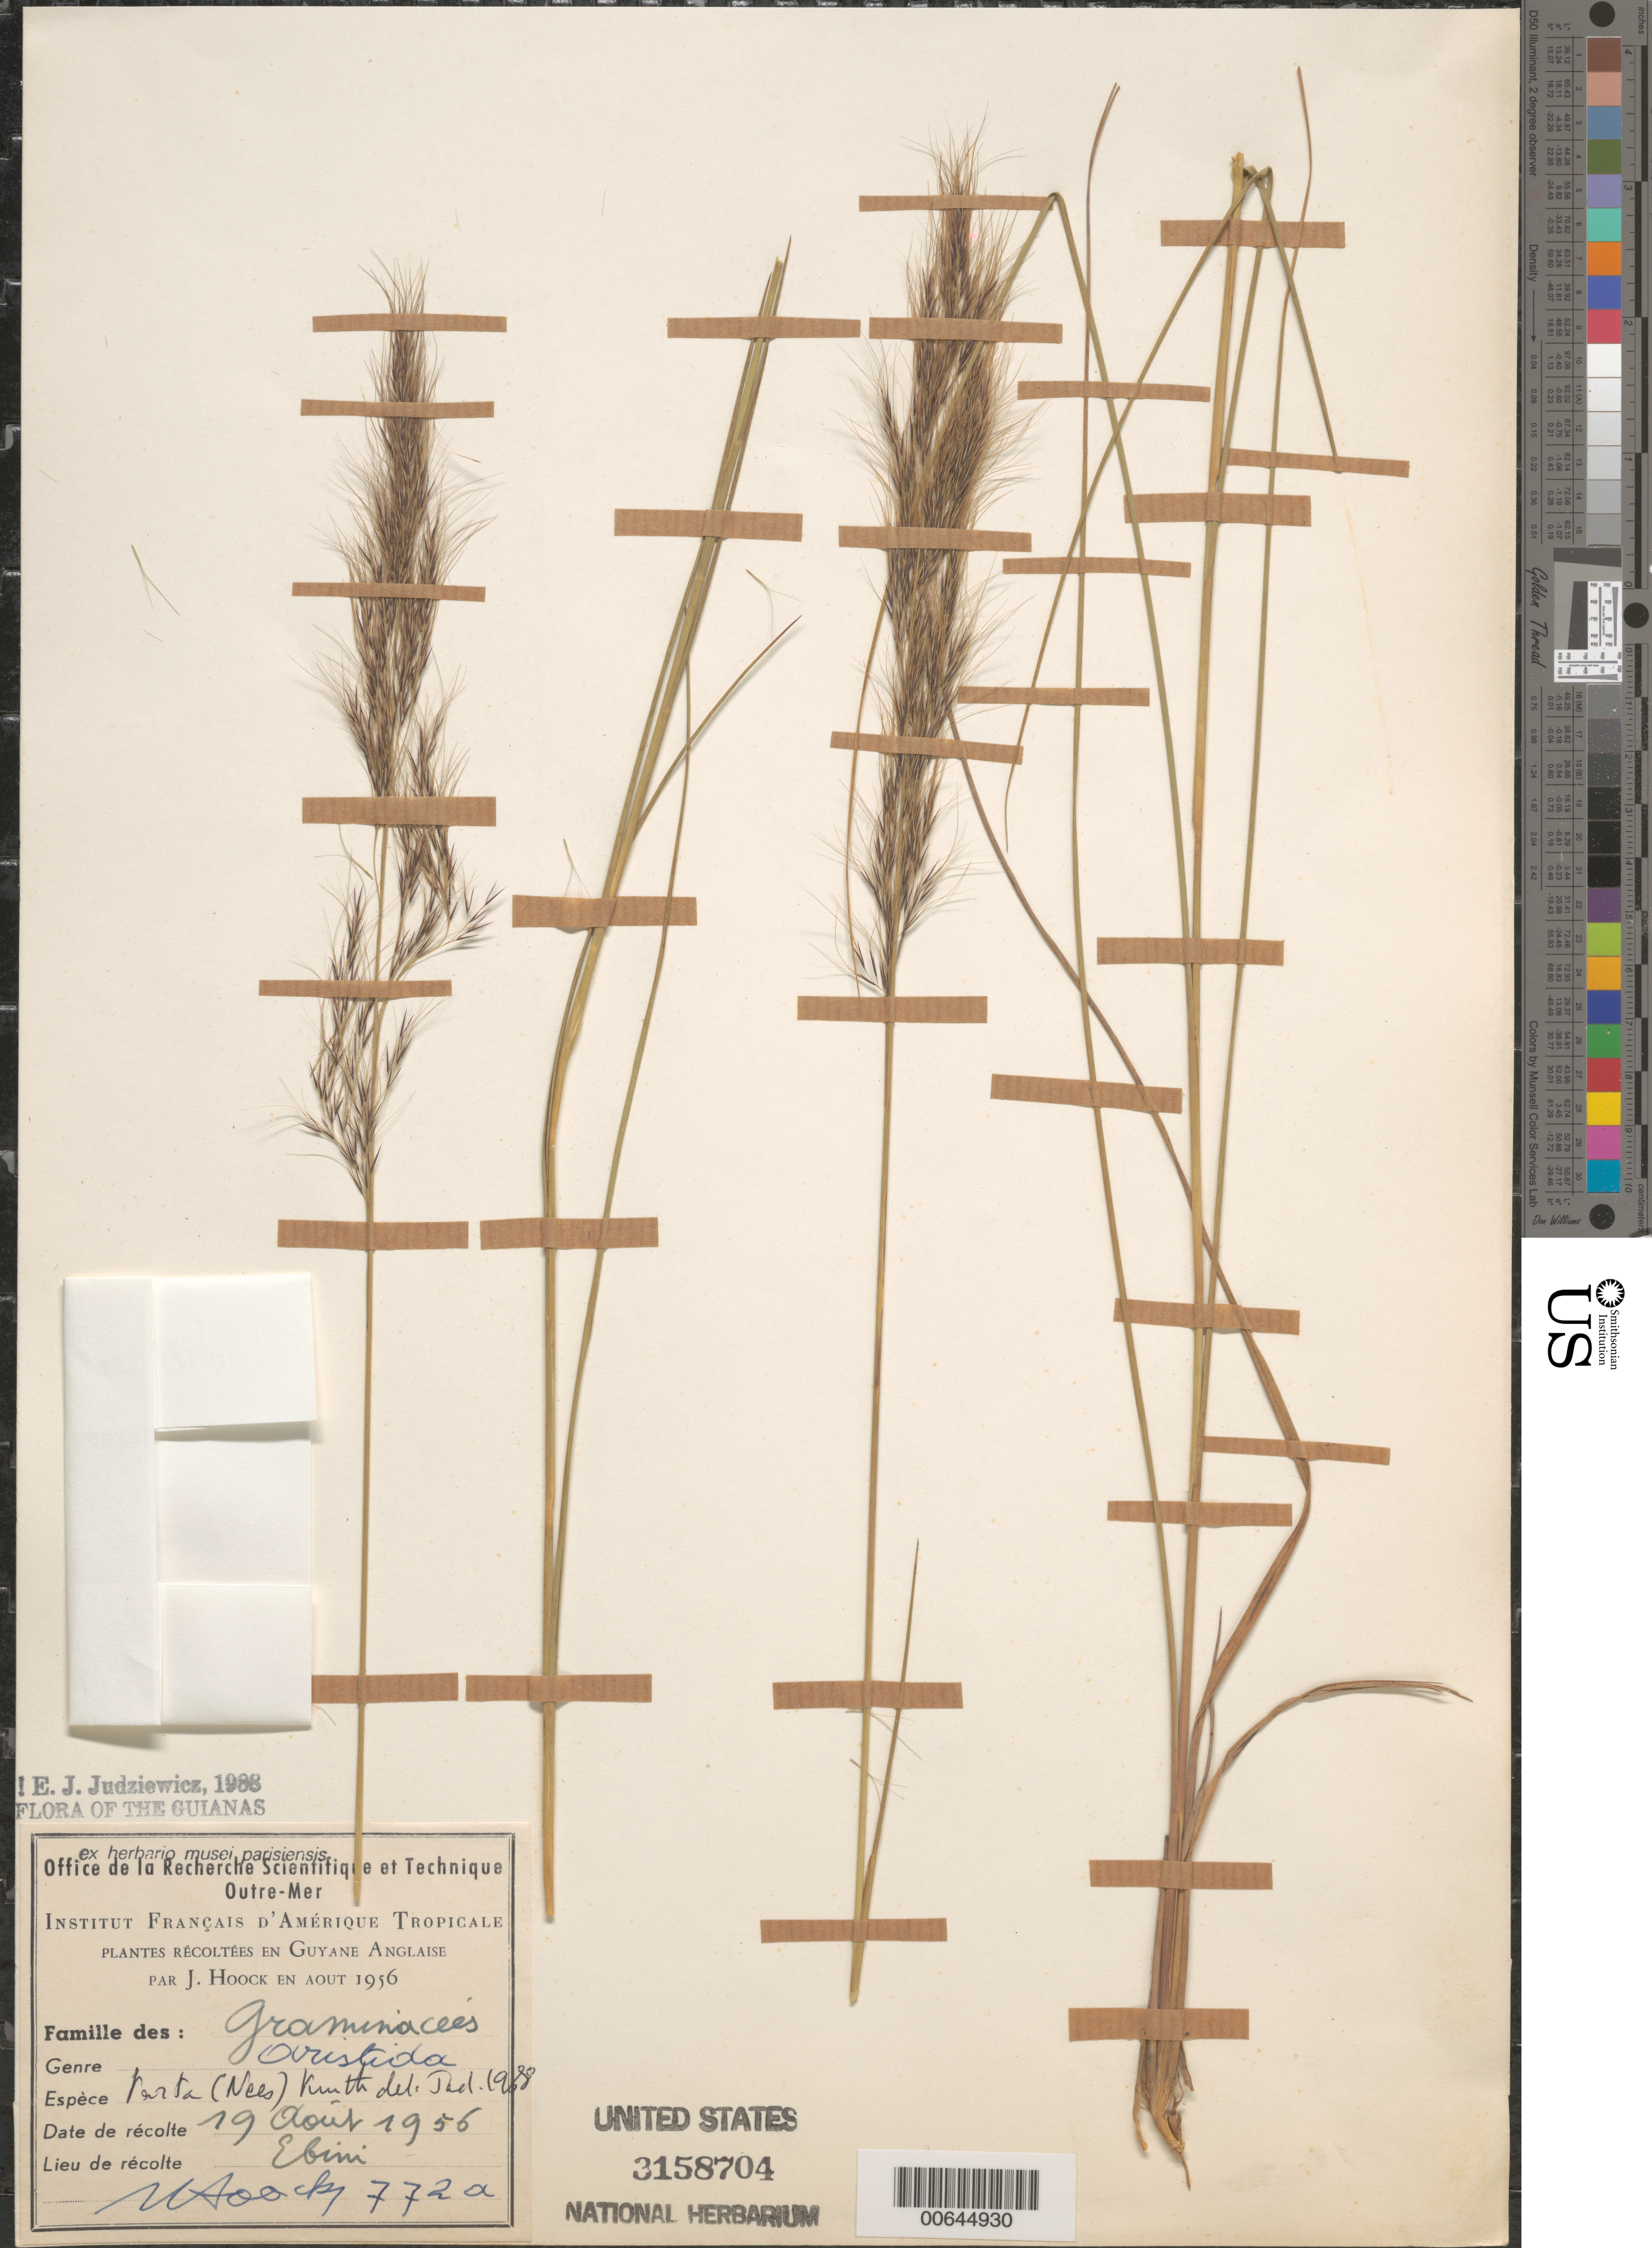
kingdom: Plantae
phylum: Tracheophyta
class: Liliopsida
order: Poales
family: Poaceae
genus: Aristida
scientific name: Aristida torta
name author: (Nees) Kunth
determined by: Judziewicz, E. J.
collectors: J. Hoock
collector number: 772 a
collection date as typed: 19-Aug-56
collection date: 1956-08-19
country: Guyana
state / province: U. Demerara-Berbice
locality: Ebini Station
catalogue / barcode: US 3158704